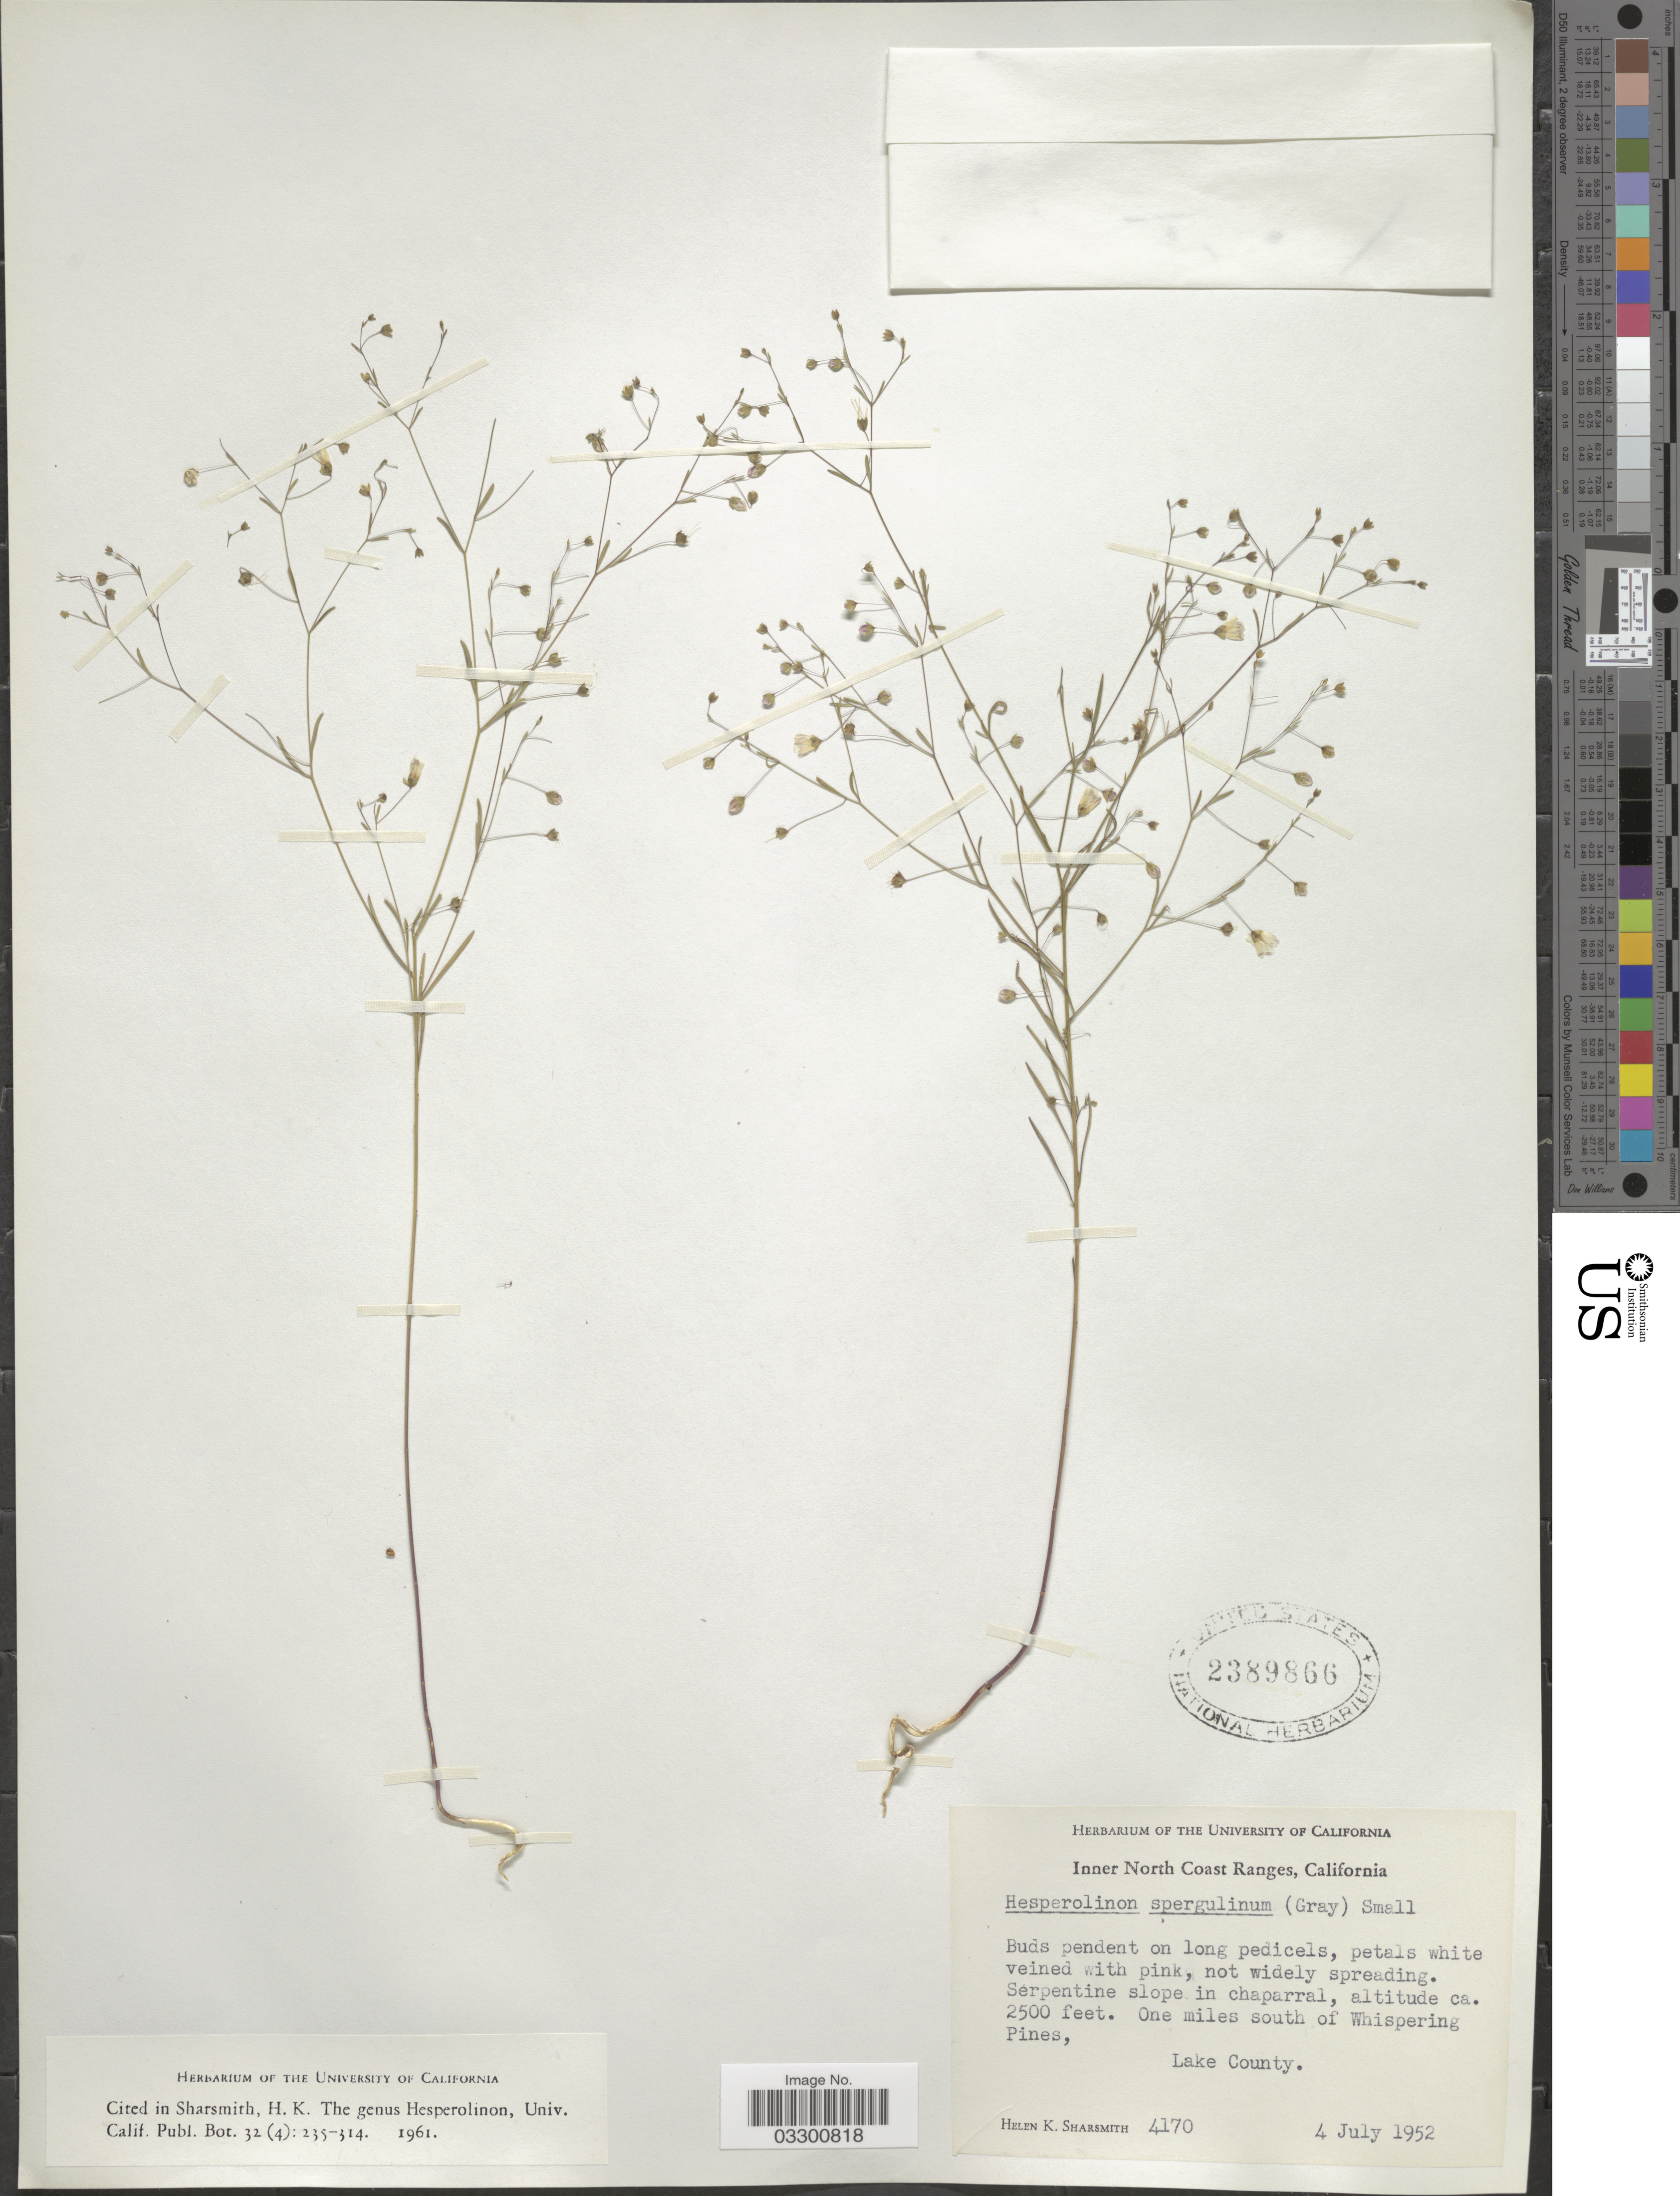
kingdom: Plantae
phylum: Tracheophyta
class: Magnoliopsida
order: Malpighiales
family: Linaceae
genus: Linum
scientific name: Linum spergulinum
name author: A. Gray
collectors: H. Sharsmith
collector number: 4170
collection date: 1952-07-04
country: United States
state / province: California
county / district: Lake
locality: Inner North Coast Ranges, Serpentine slope in chaparral, One miles south of Whispering Pines, Lake County.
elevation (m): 762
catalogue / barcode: US 2389866